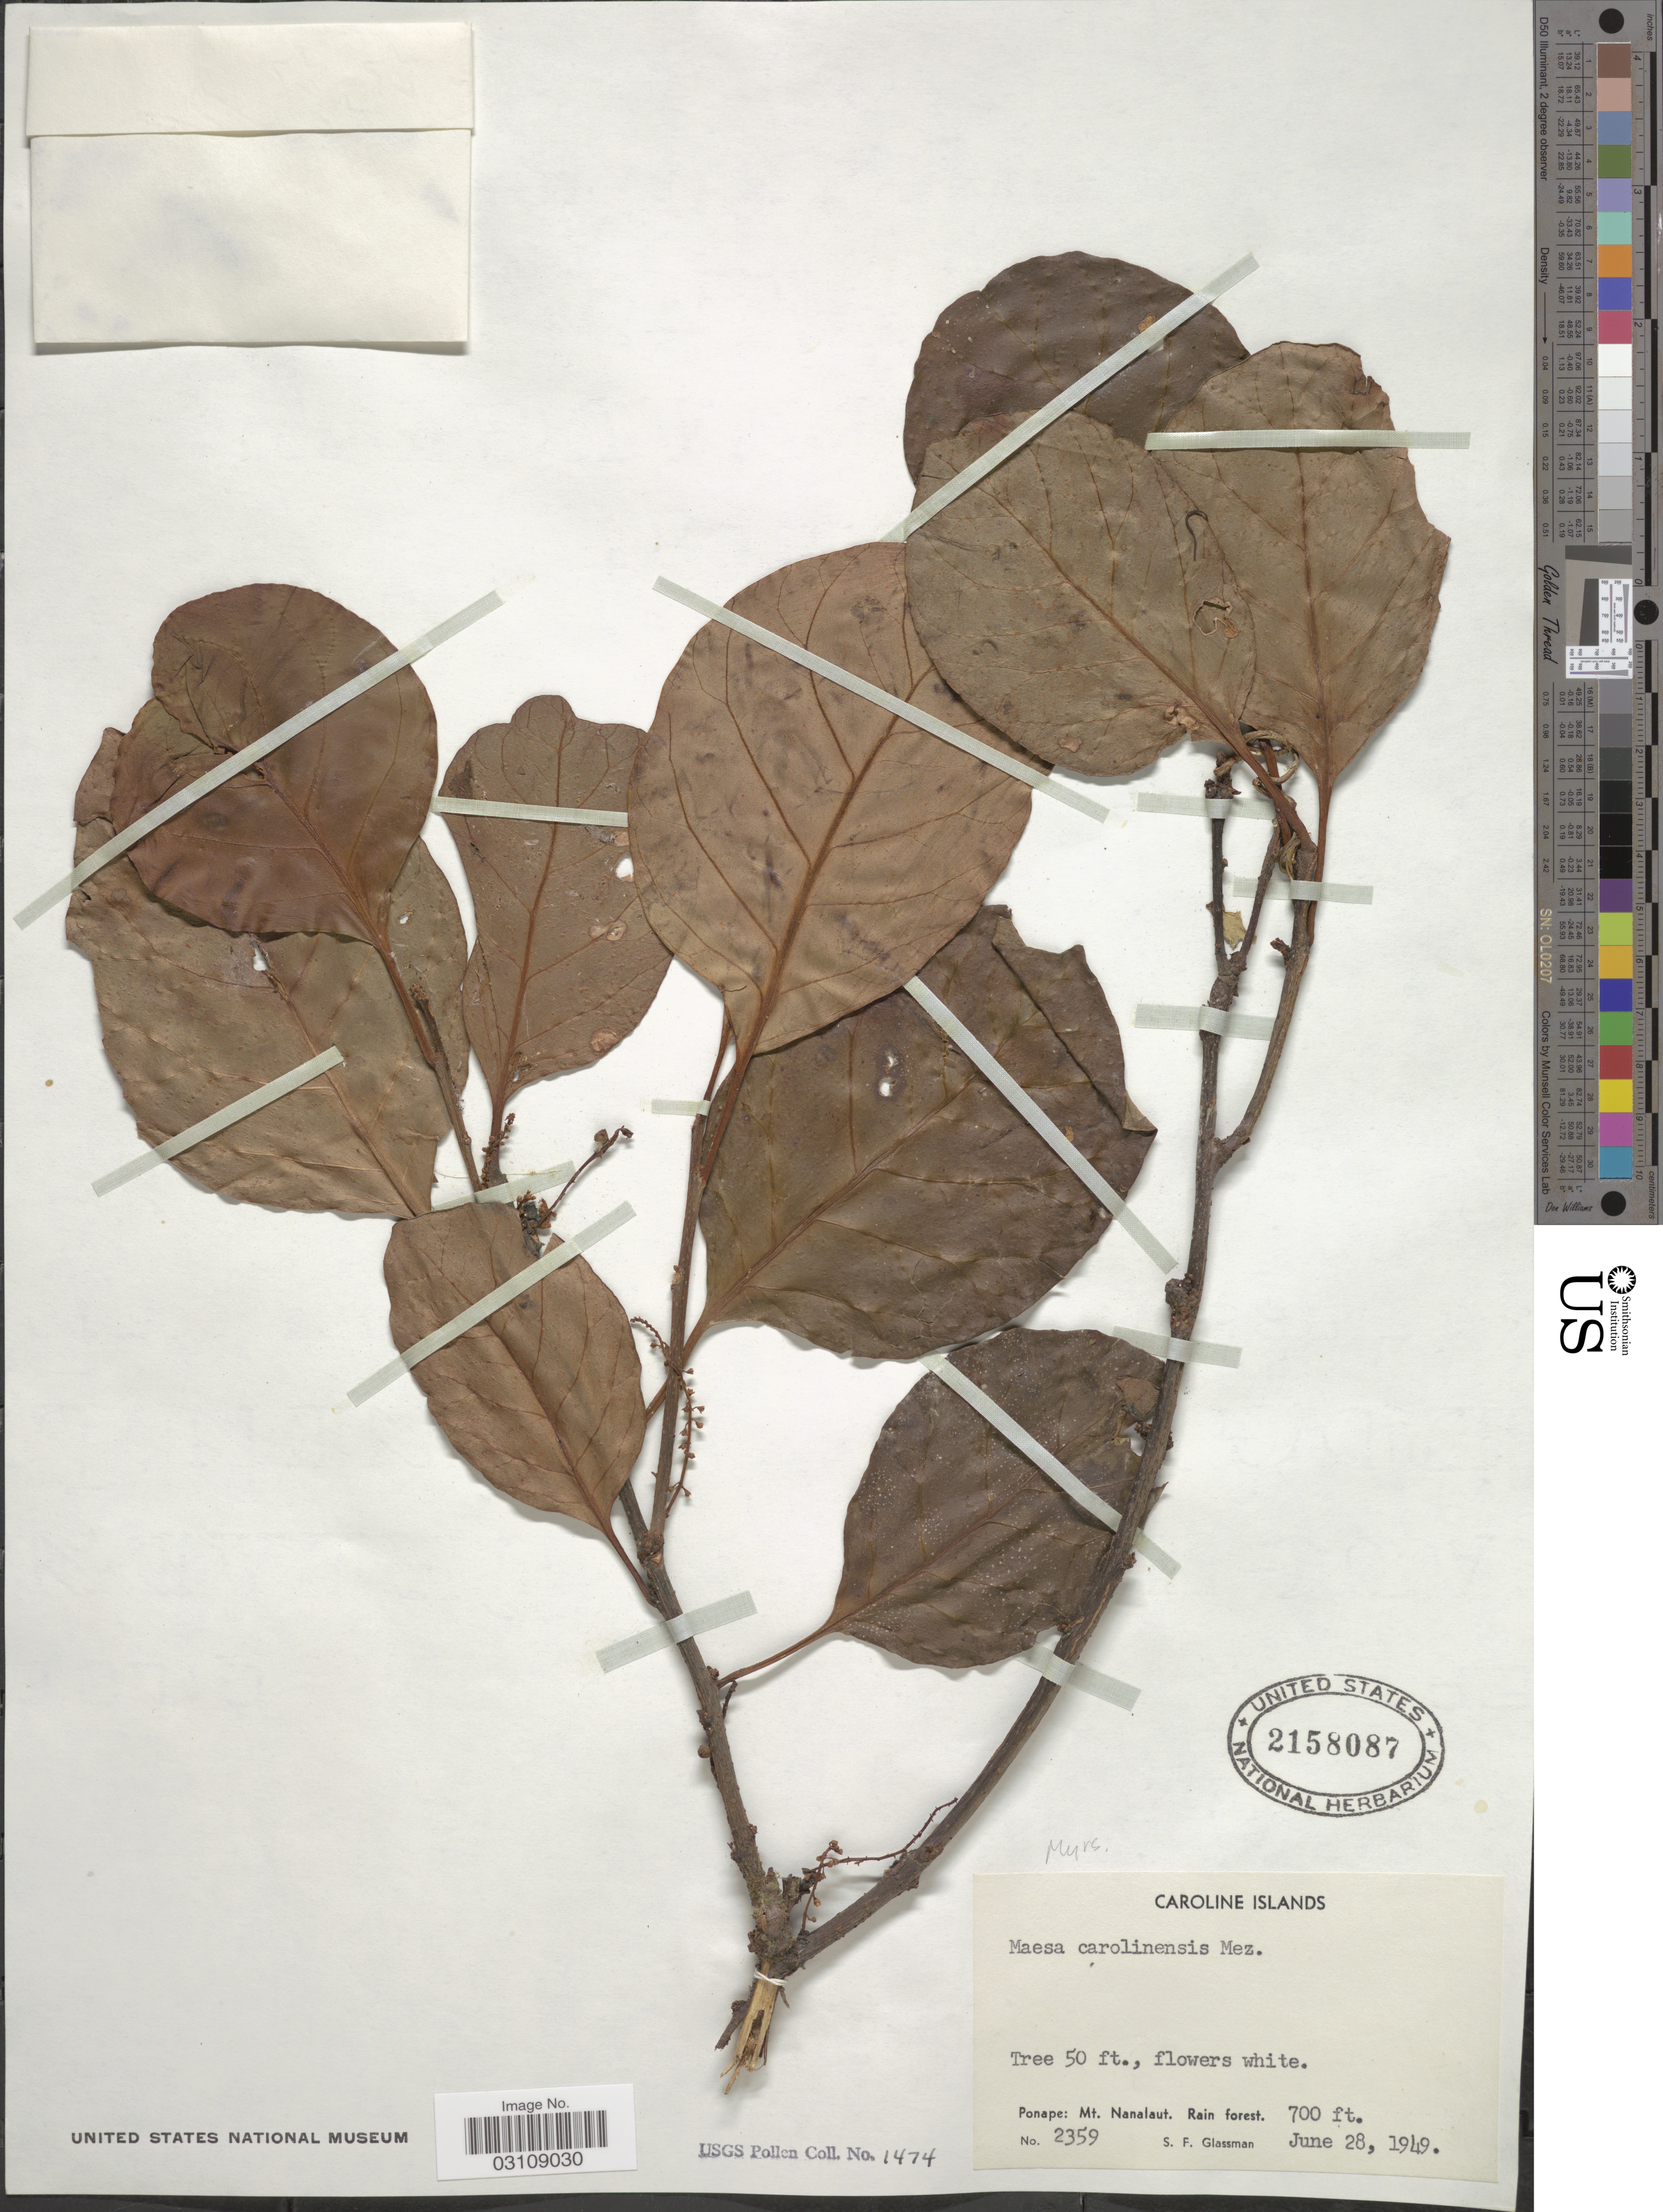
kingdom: Plantae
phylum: Tracheophyta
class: Magnoliopsida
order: Ericales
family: Primulaceae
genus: Maesa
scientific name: Maesa carolinensis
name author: Mez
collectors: S. F. Glassman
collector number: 2359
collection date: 1949-06-28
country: Micronesia, Federated States of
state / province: Pohnpei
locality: Caroline Islands, Ponape: Mt. Nanalaut.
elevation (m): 213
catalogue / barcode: US 2158087